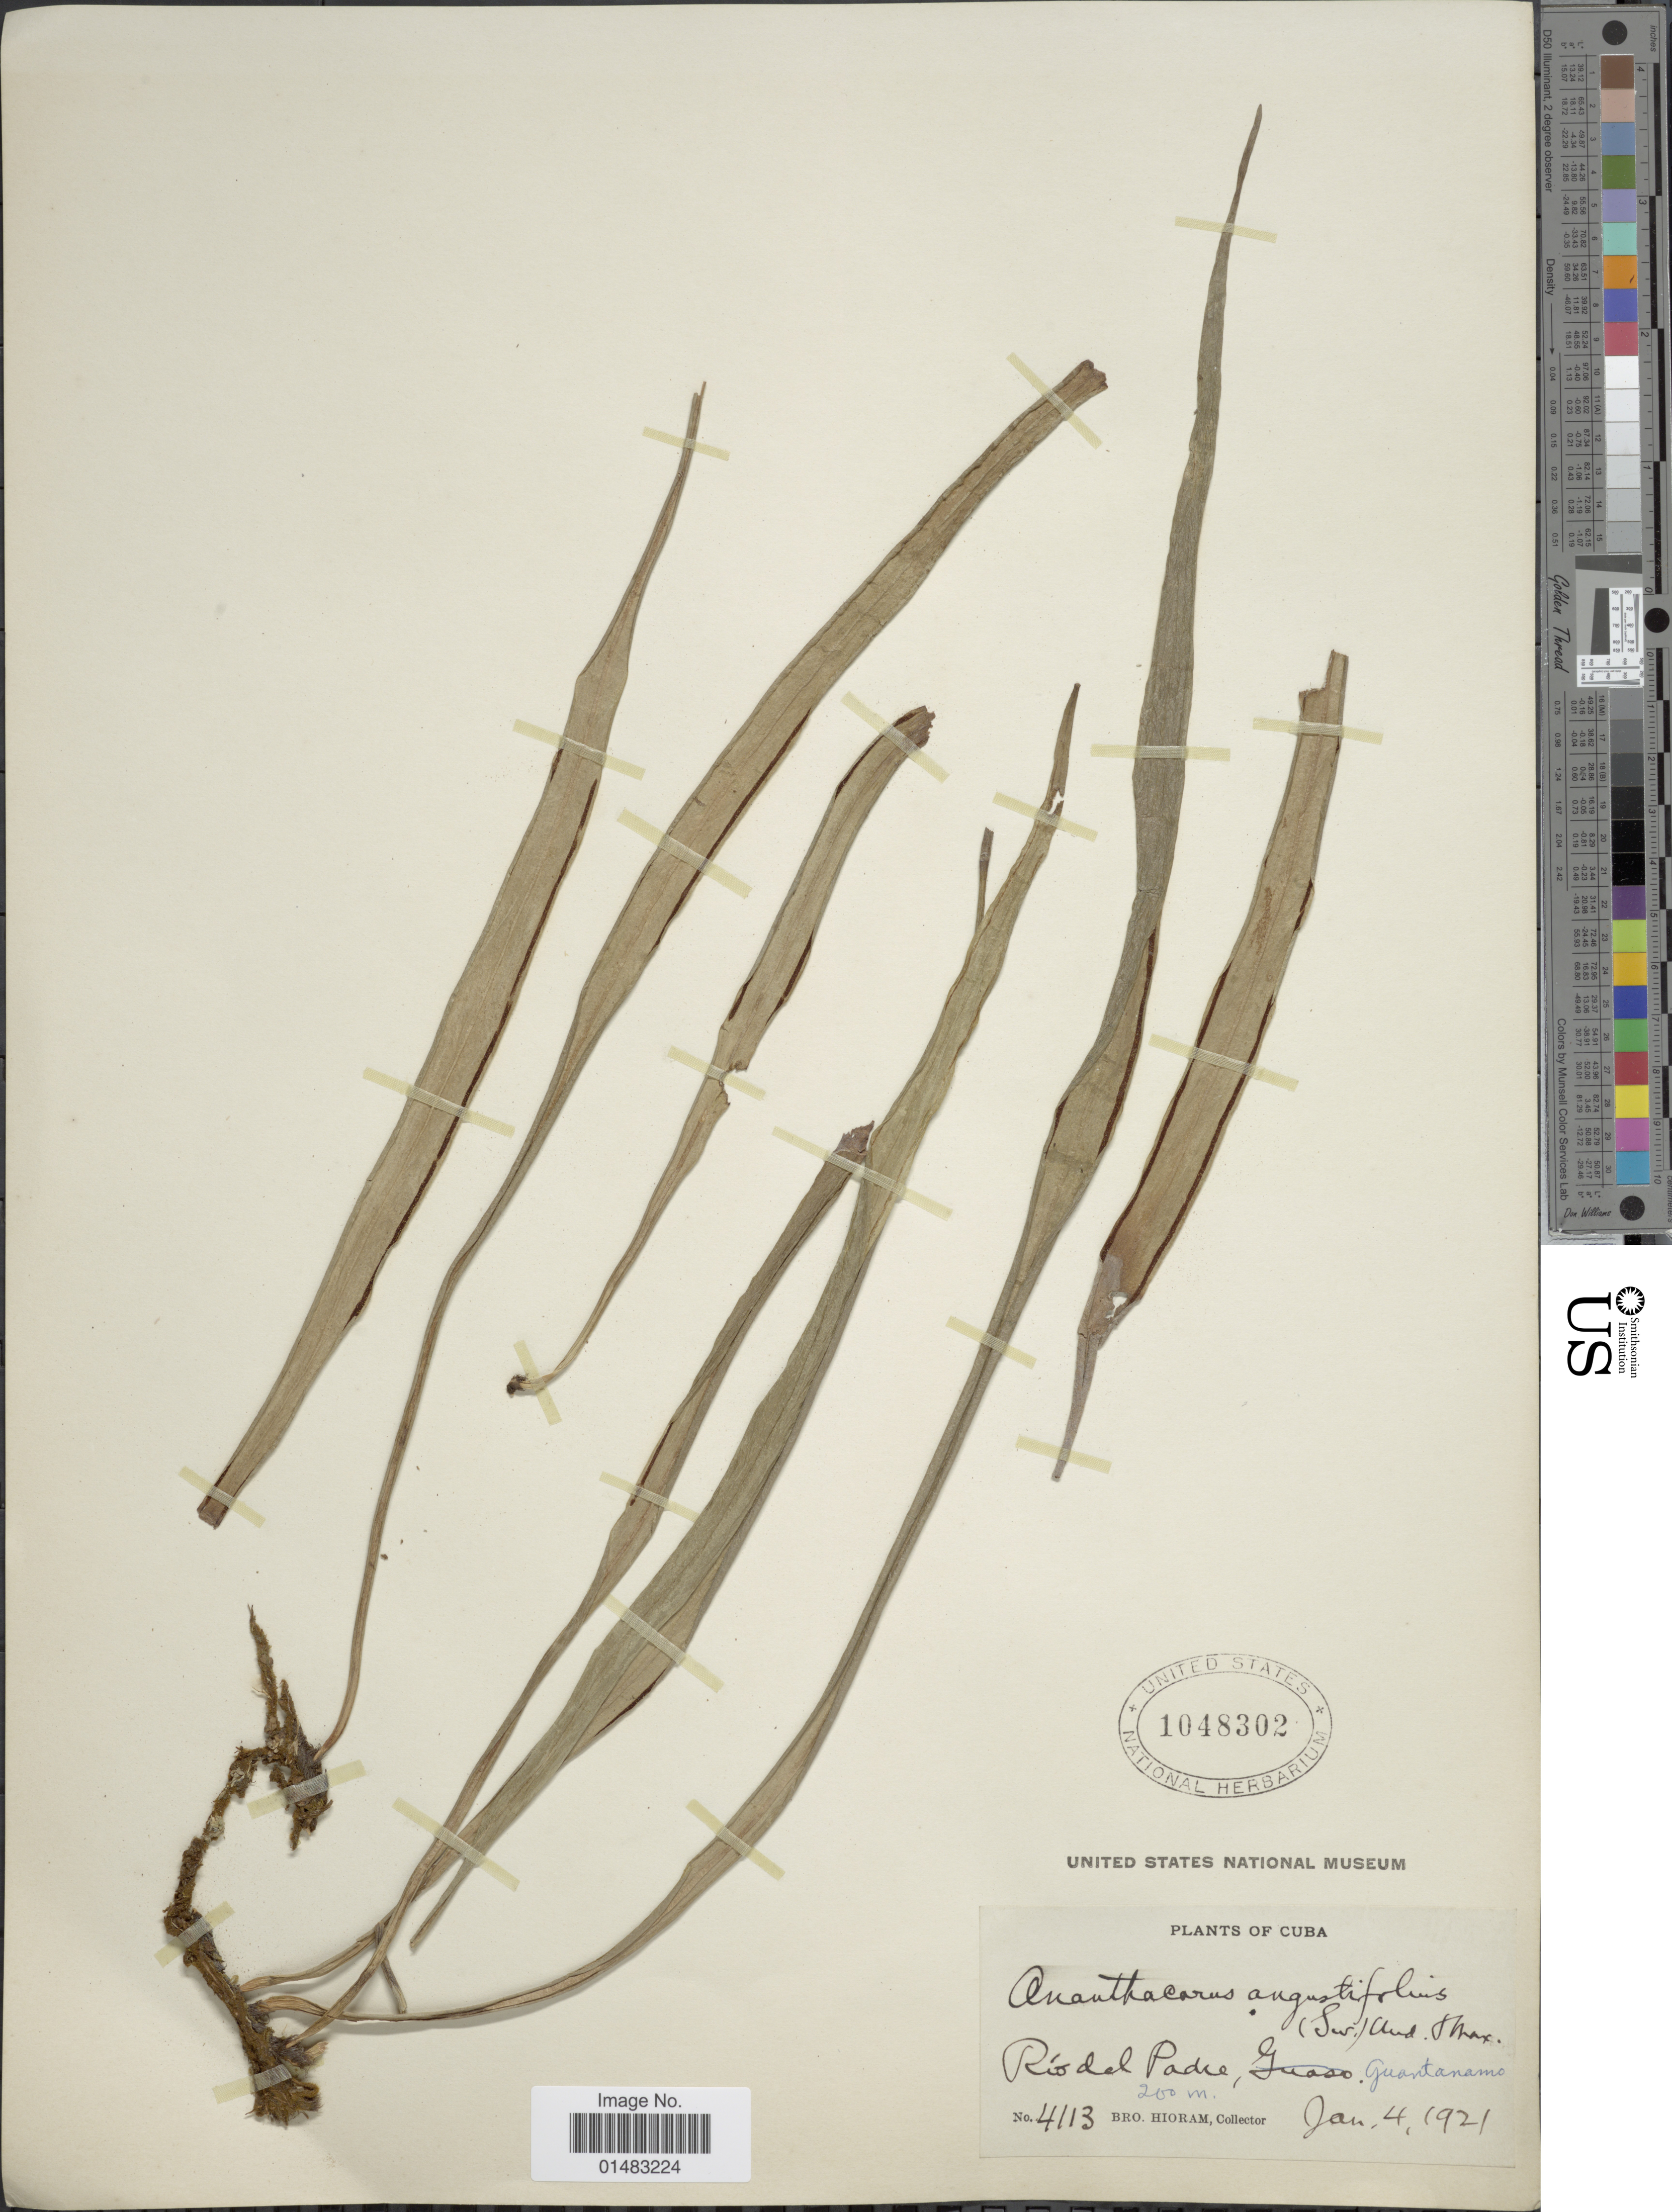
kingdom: Plantae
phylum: Tracheophyta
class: Polypodiopsida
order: Polypodiales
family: Pteridaceae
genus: Ananthacorus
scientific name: Ananthacorus angustifolius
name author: (Sw.) Underw. & Maxon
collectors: Bro. Hioram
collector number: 4113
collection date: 1921-01-04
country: Cuba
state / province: Guantánamo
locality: Río del Padre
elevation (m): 200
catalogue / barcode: US 1048302